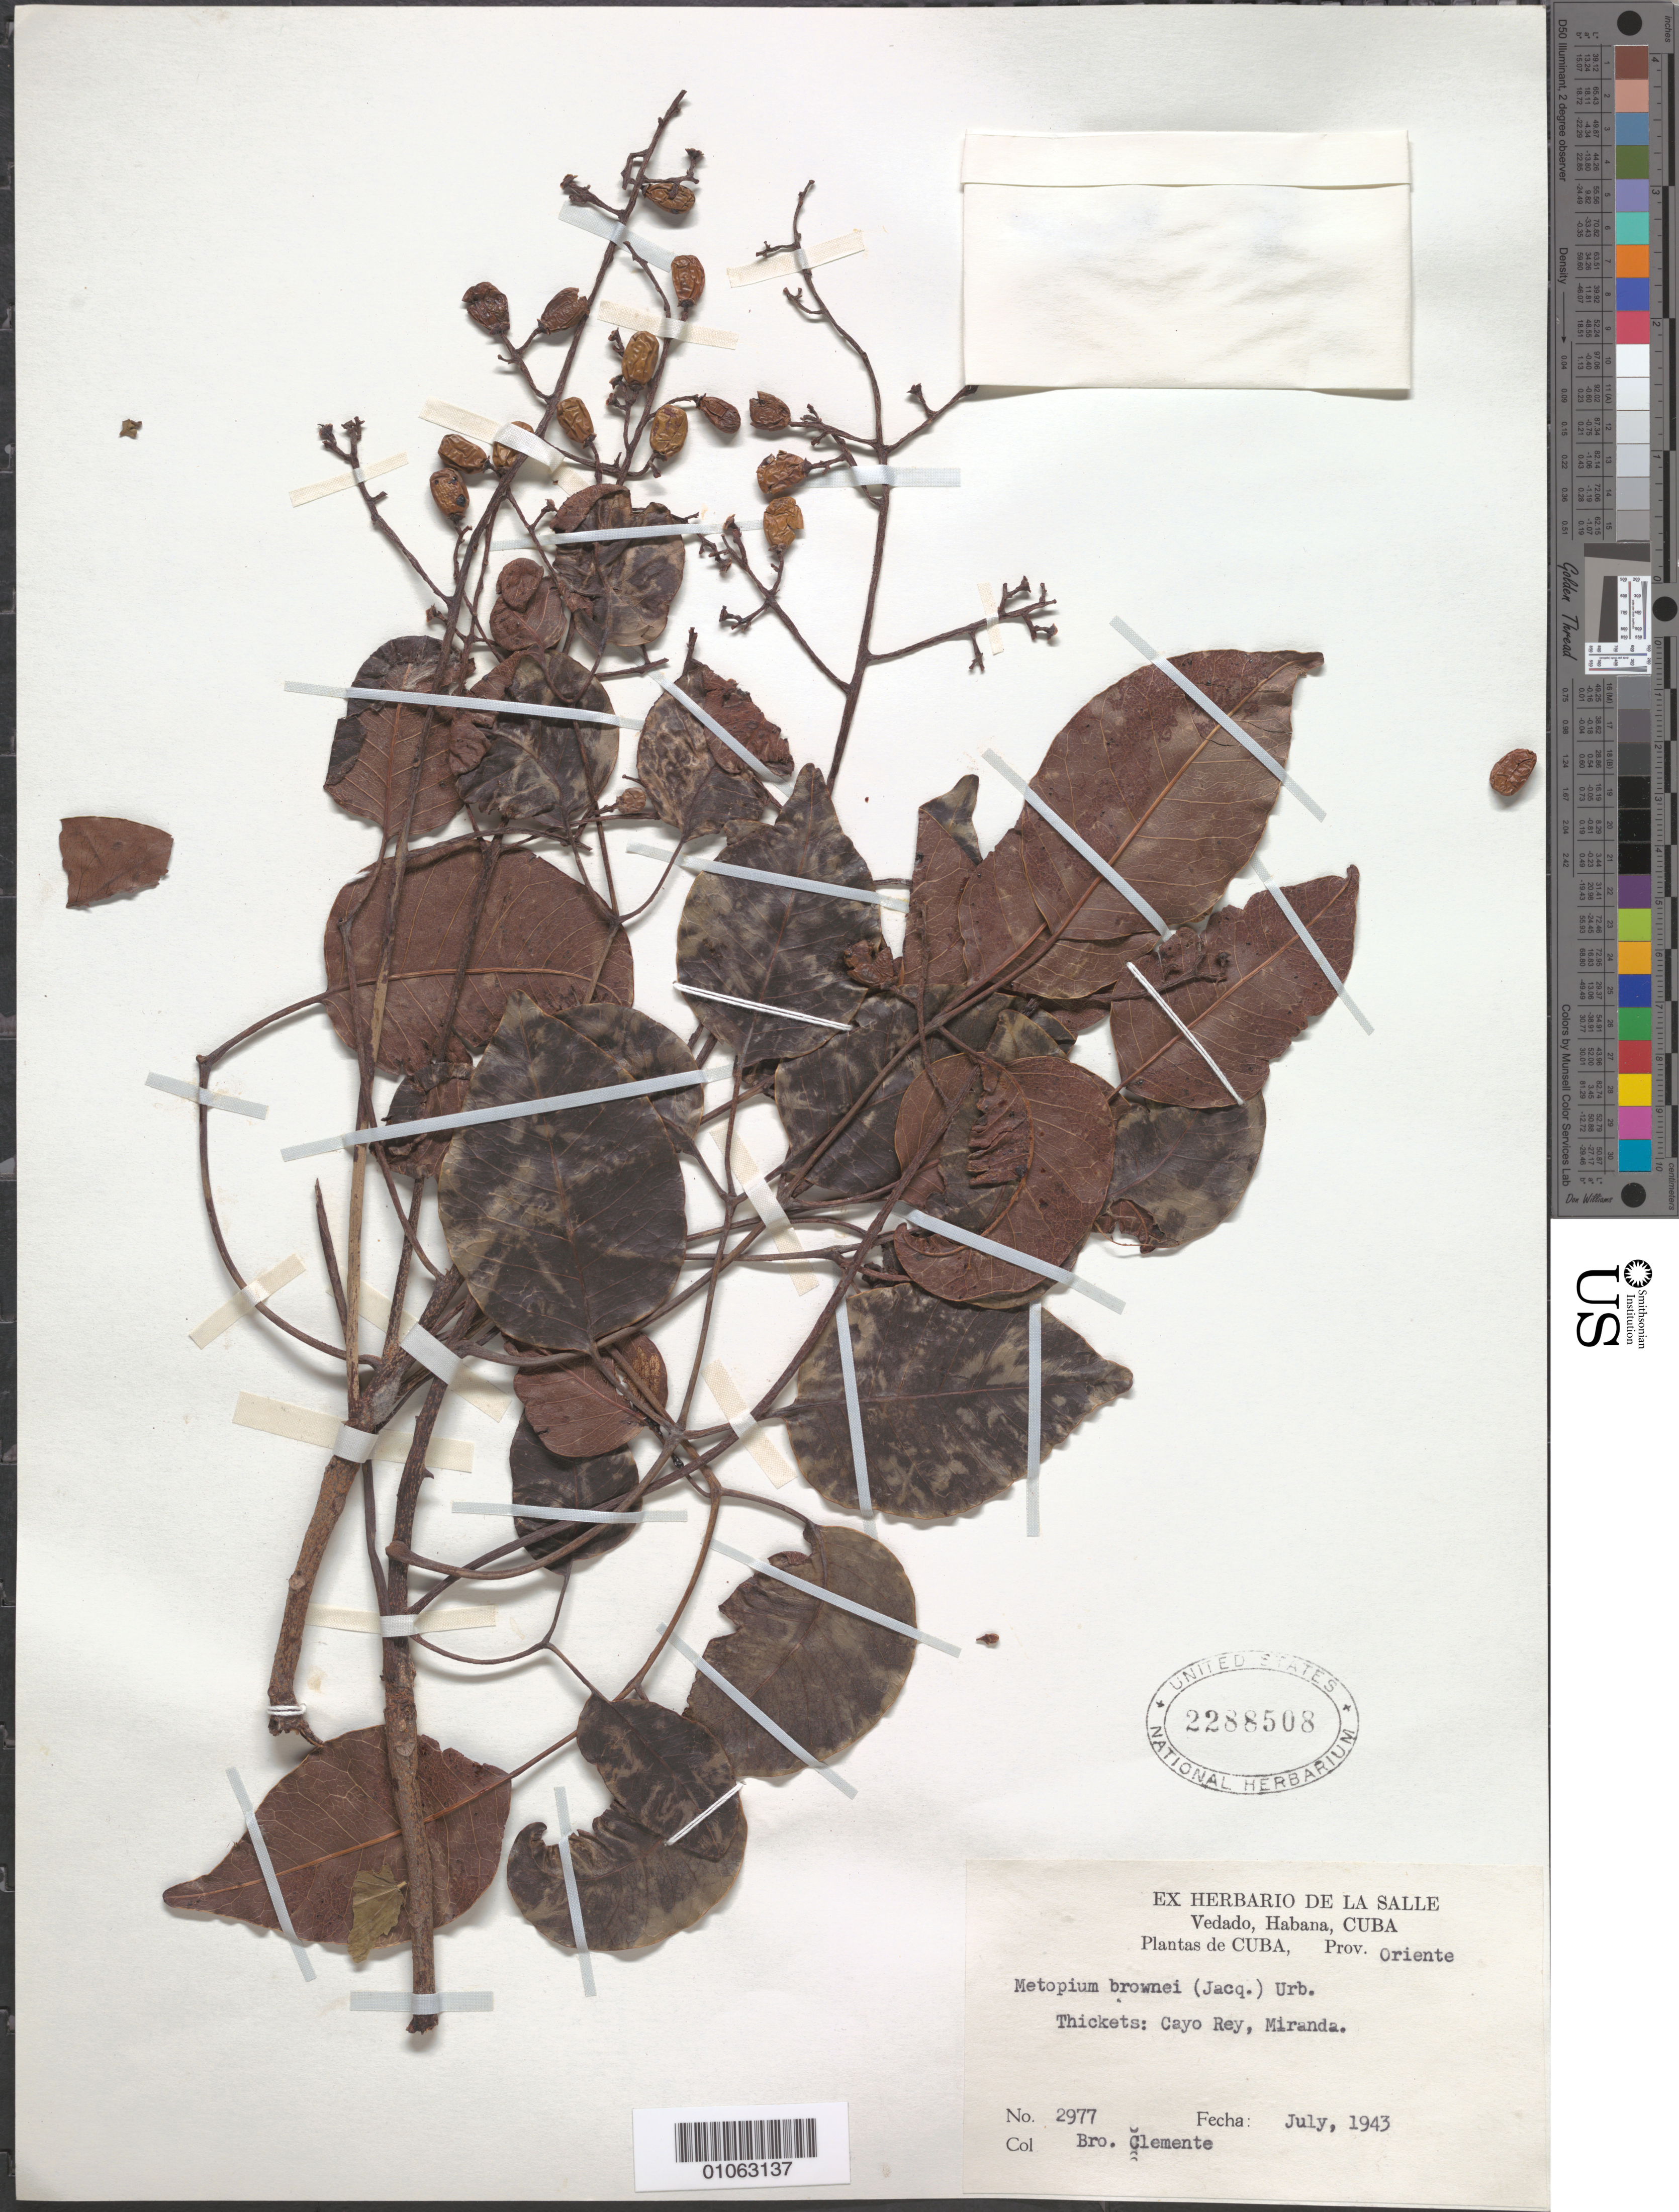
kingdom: Plantae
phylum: Tracheophyta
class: Magnoliopsida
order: Sapindales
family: Anacardiaceae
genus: Metopium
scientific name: Metopium brownei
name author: (Jacq.) Urb.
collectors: Bro. Clemente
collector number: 2977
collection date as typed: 01 Jul 1943 to 31 Jul 1943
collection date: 1943-07-01/1943-07-31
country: Cuba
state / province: Oriente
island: Cuba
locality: Thickets: Cayo Rey, Miranda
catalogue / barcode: US 288508